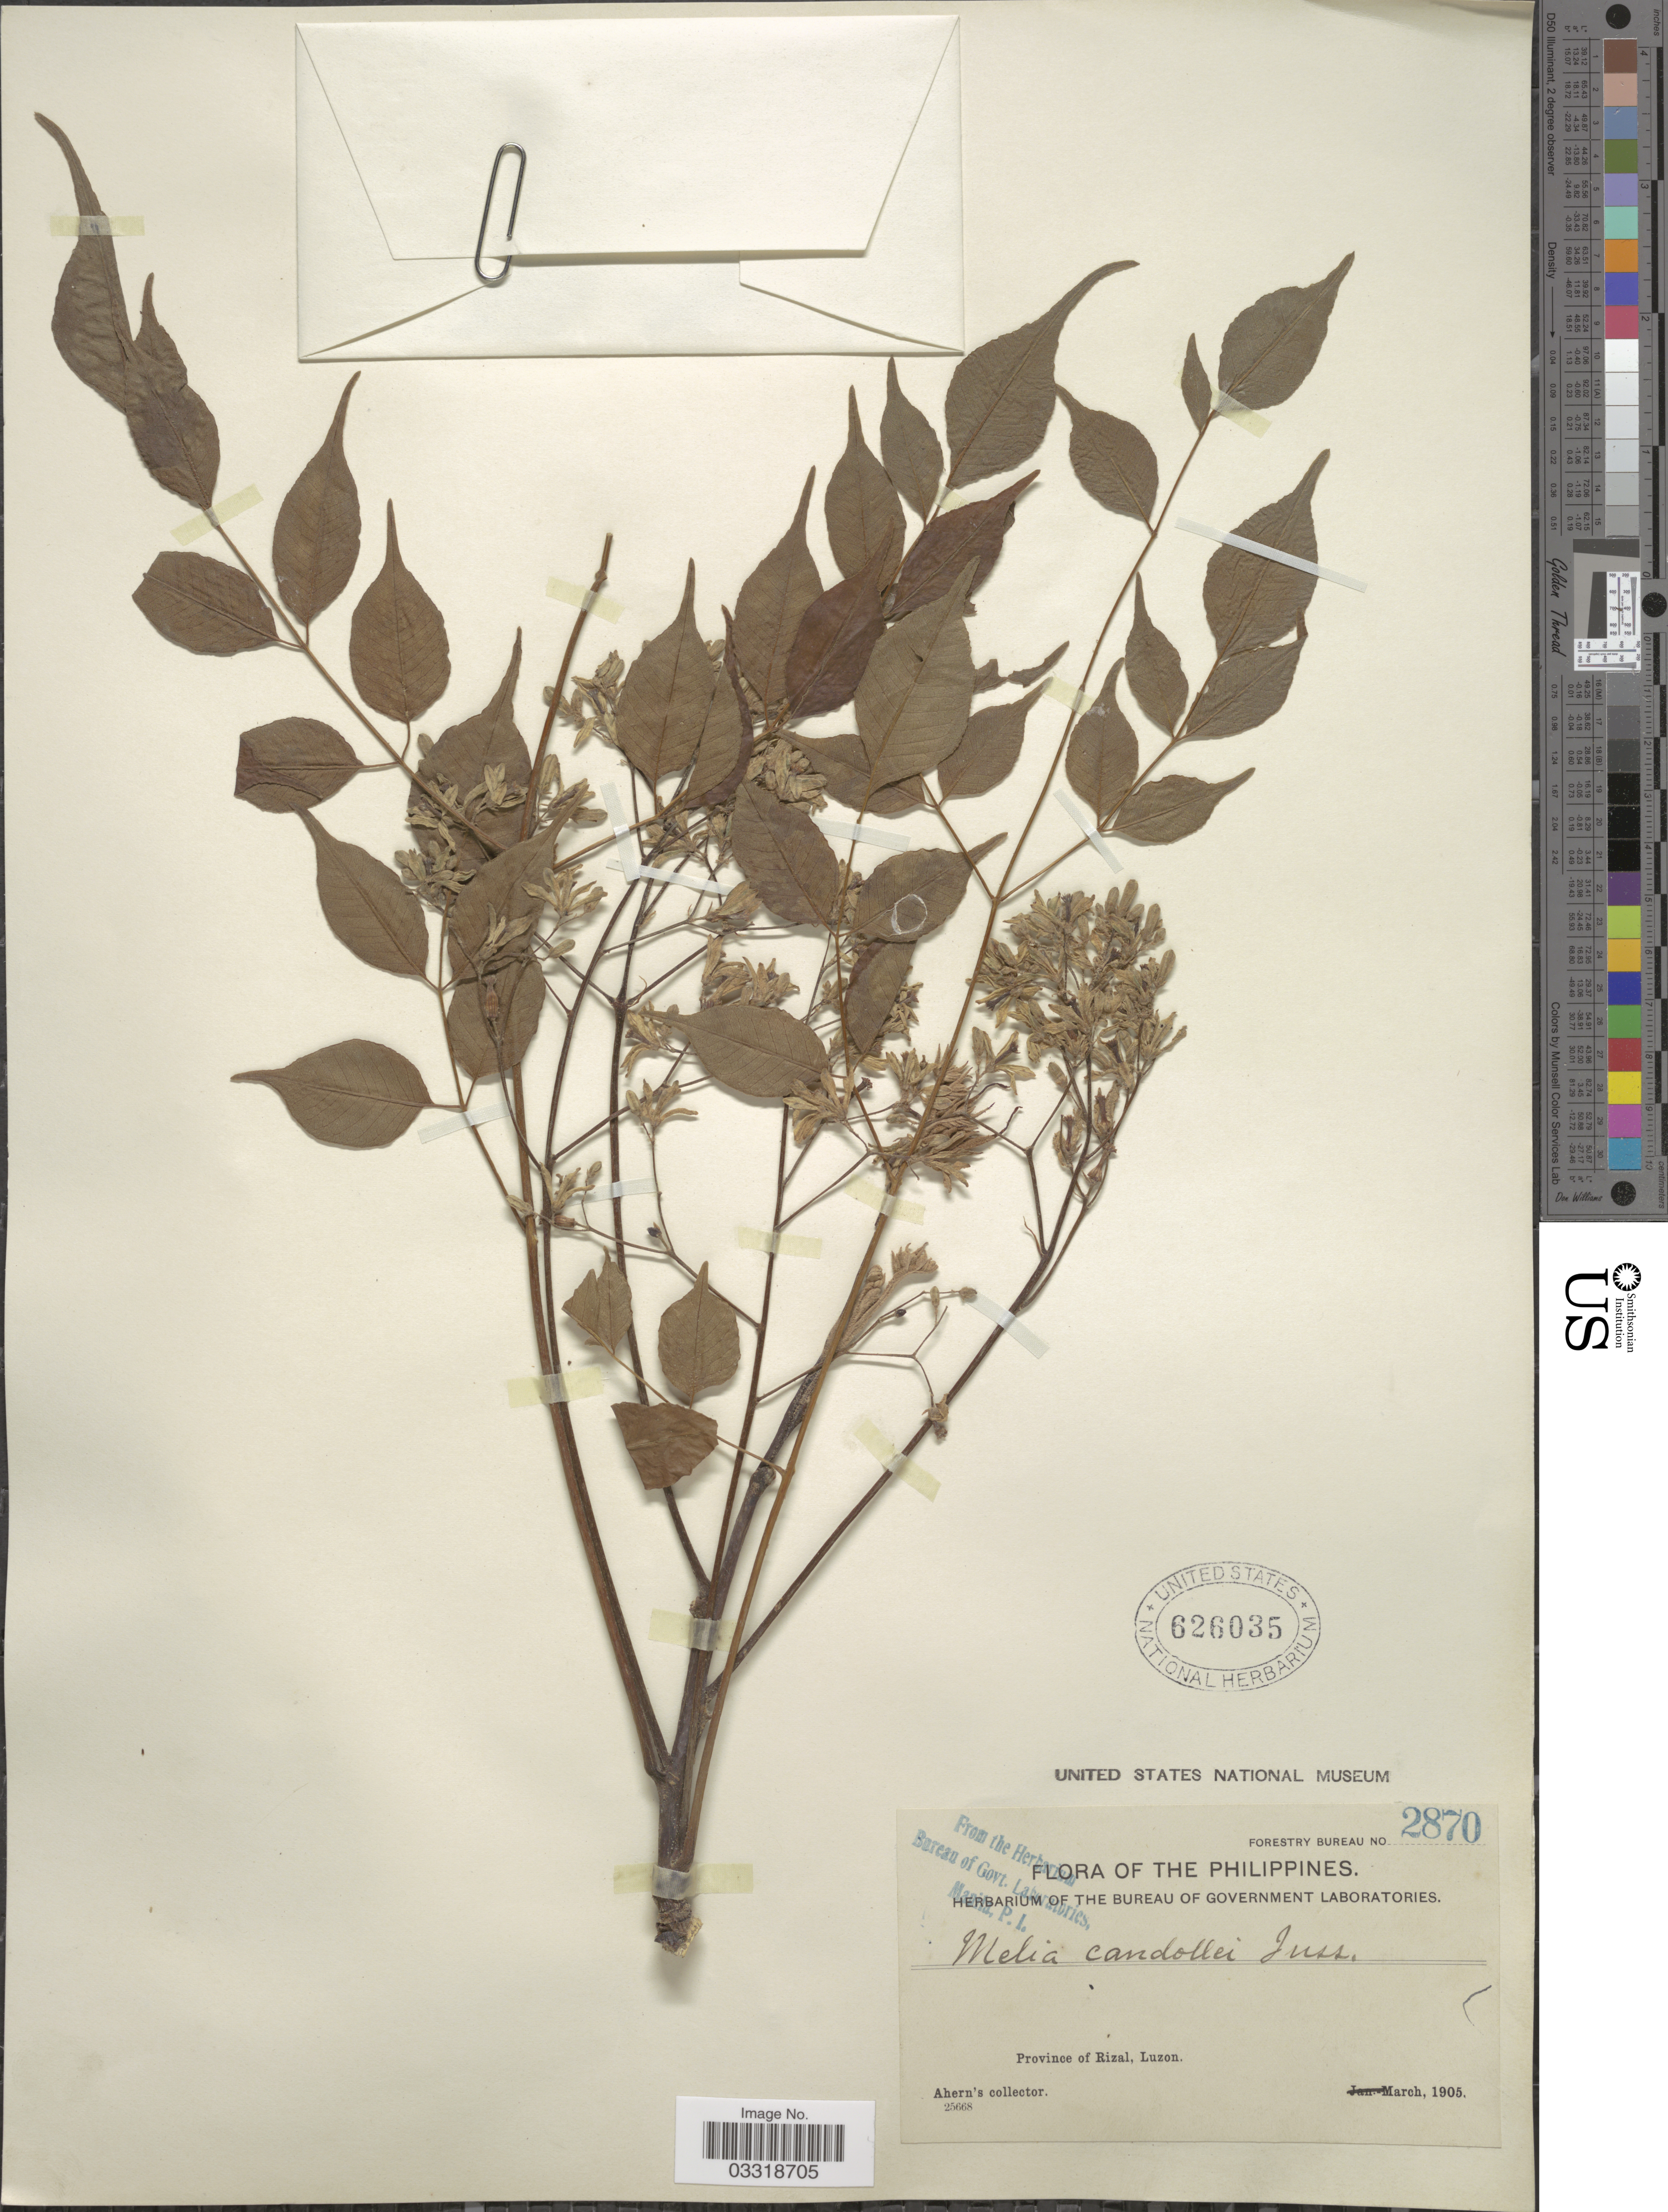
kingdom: Plantae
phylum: Tracheophyta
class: Magnoliopsida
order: Sapindales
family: Meliaceae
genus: Melia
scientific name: Melia dubia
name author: Cav.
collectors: Ahern's collector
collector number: Forestry Bureau 2870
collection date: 1905-03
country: Philippines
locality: Province of Rizal, Luzon.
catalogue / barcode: US 626035